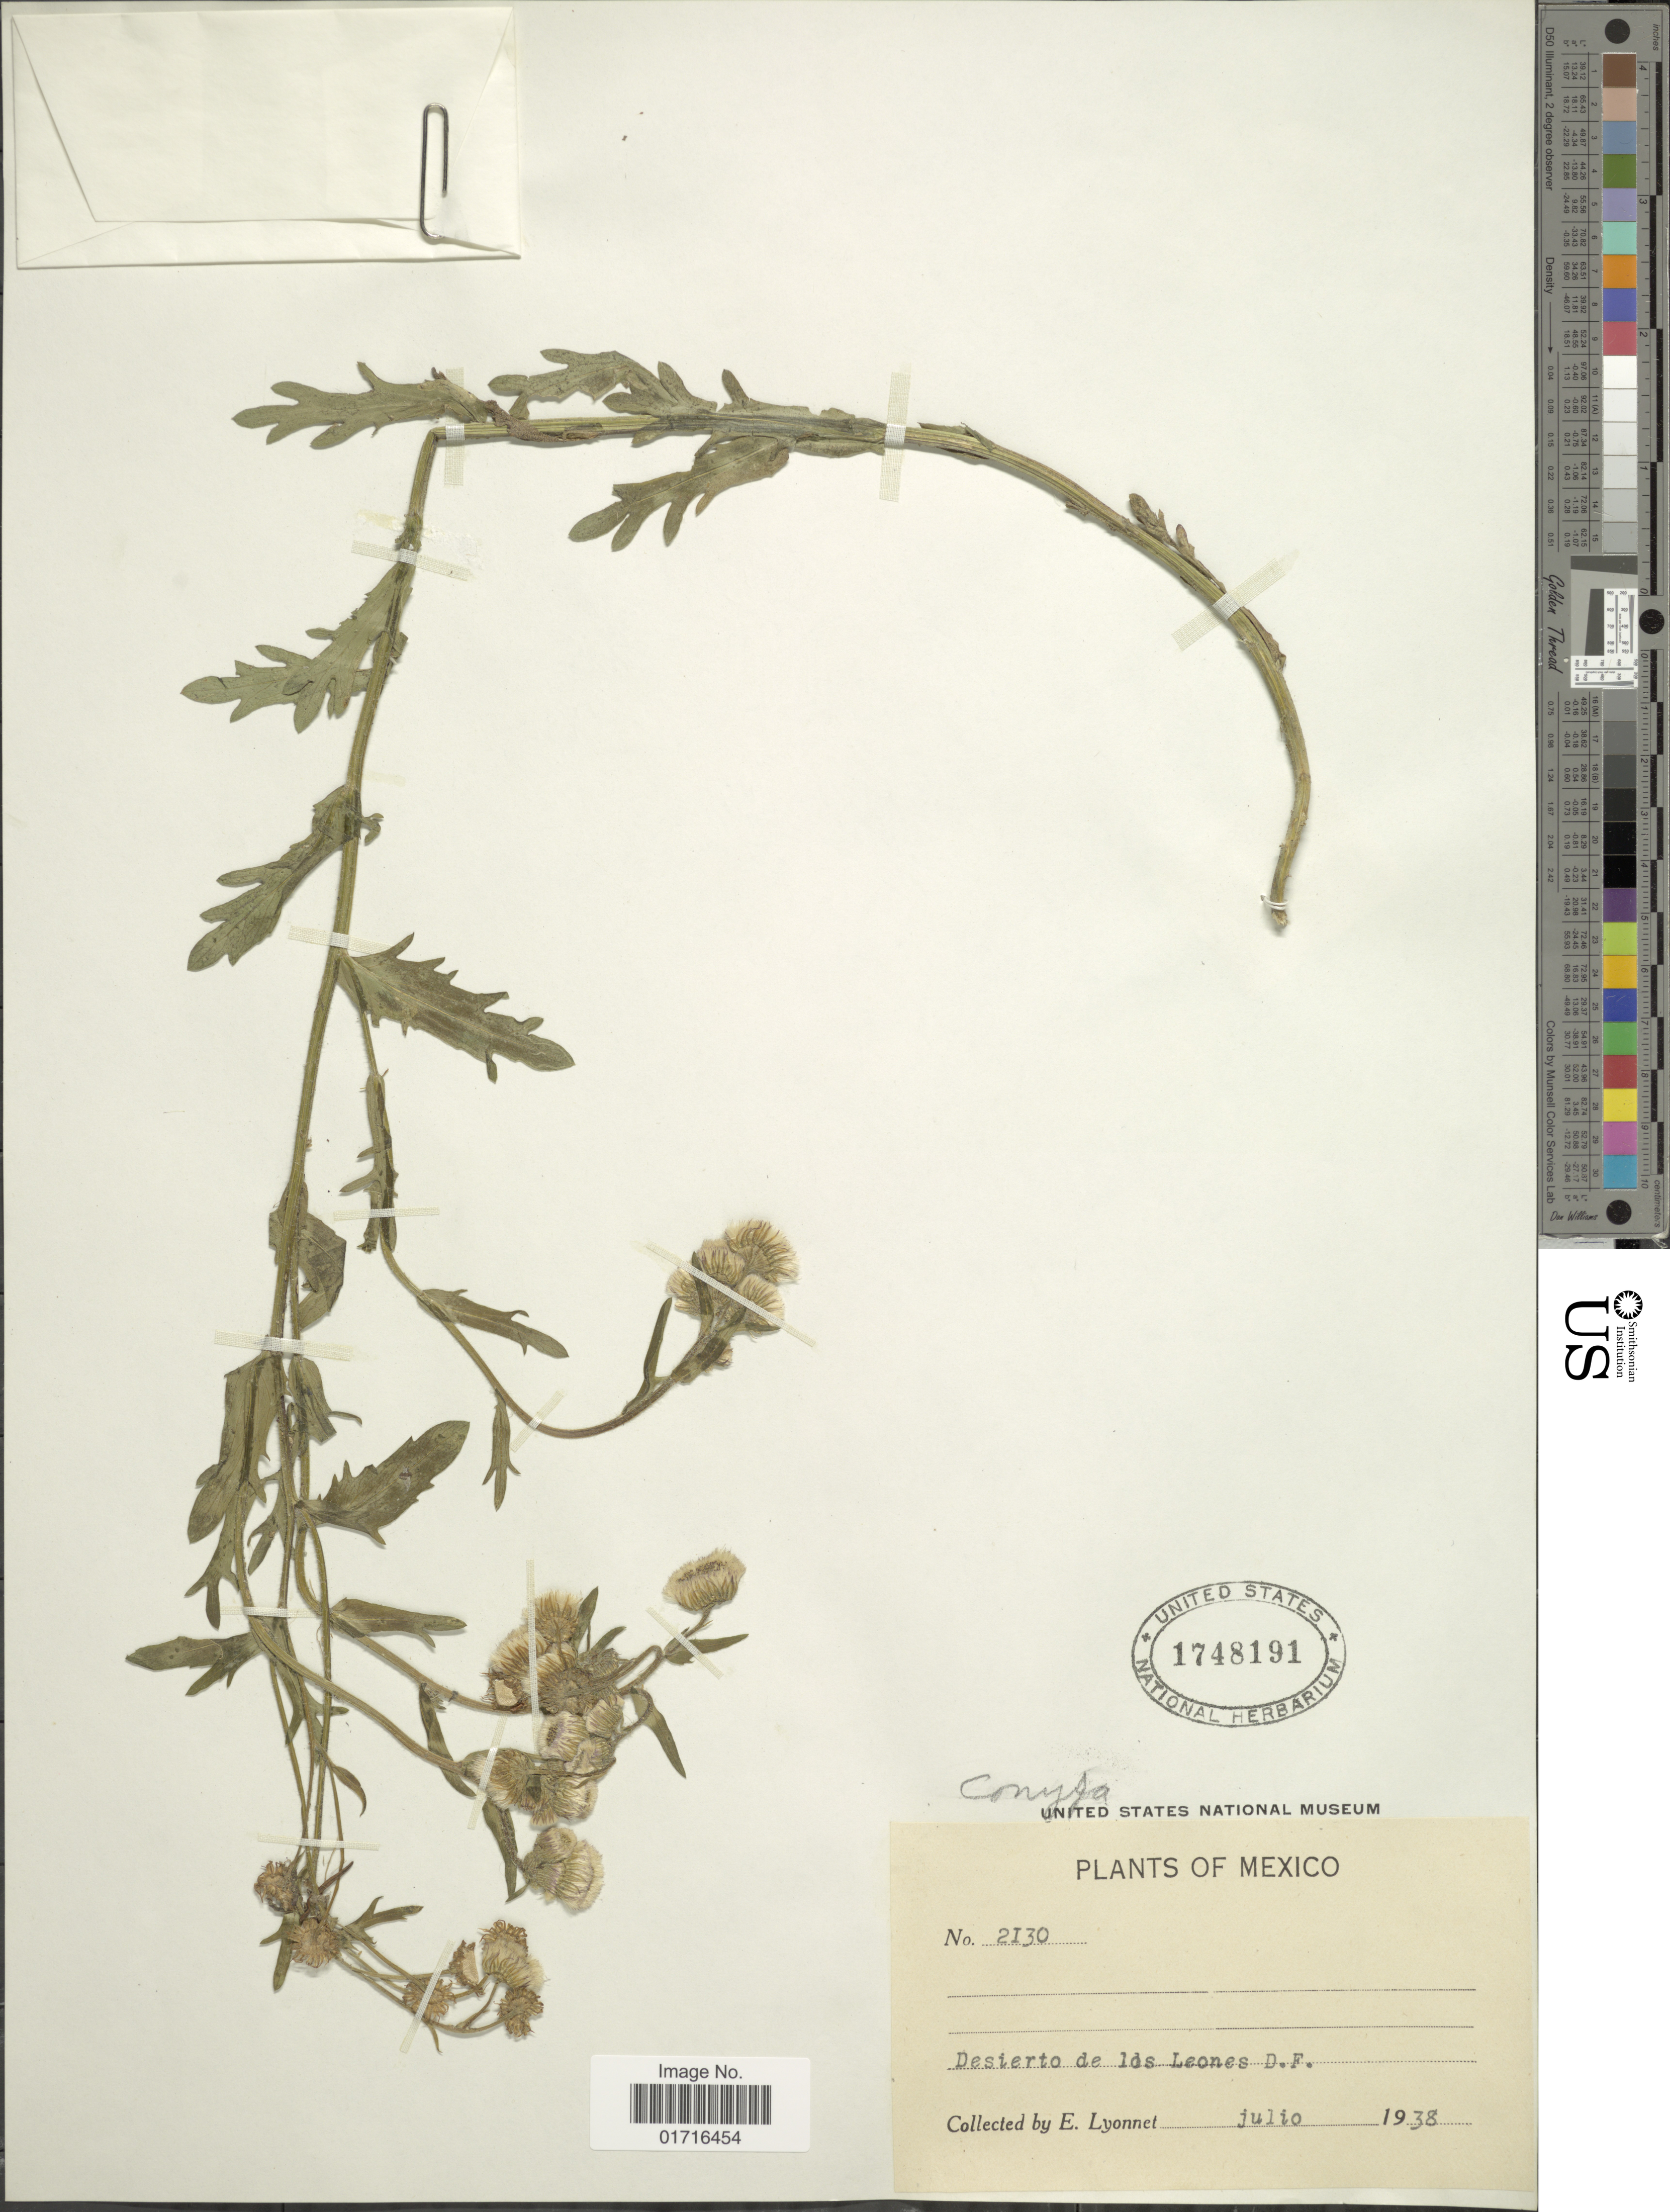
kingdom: Plantae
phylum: Tracheophyta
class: Magnoliopsida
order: Asterales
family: Asteraceae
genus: Conyza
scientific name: Conyza coronopifolia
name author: Kunth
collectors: E. Lyonnet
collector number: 2130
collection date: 1938-07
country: Mexico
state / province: Distrito Federal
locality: Desierto de los Leones, D.F.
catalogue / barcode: US 1748191